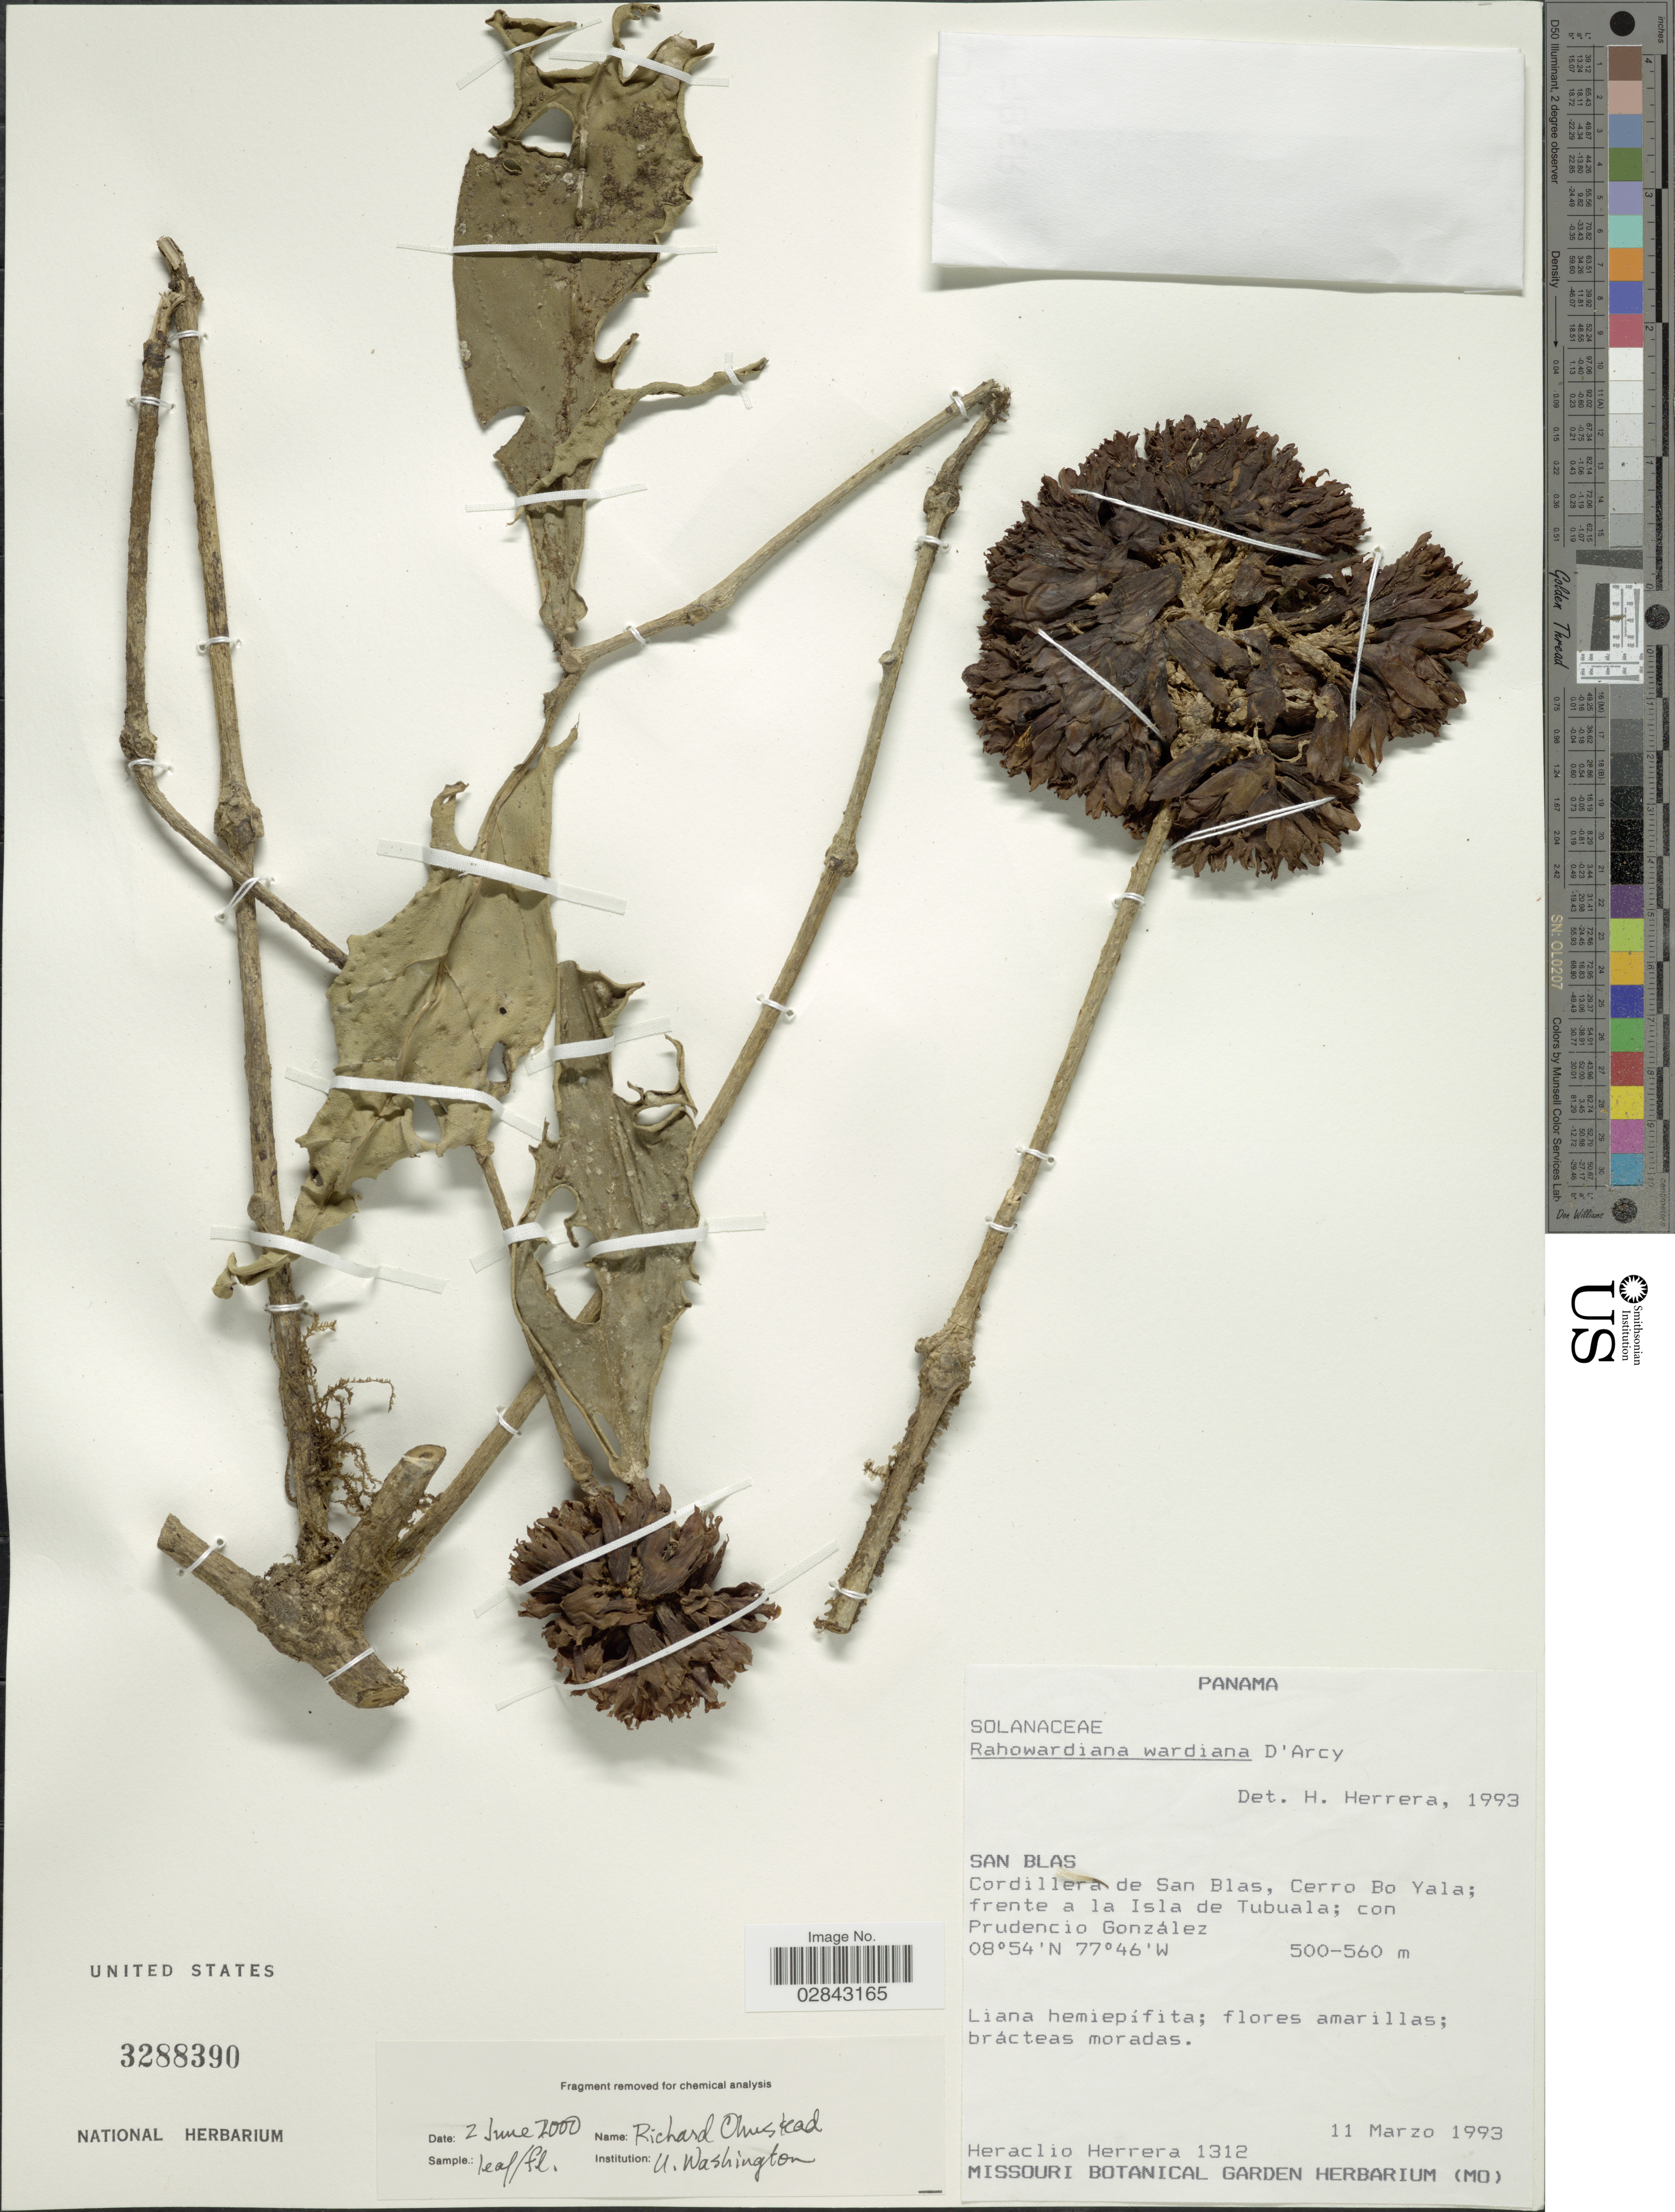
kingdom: Plantae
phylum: Tracheophyta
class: Magnoliopsida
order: Solanales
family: Solanaceae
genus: Rahowardiana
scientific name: Rahowardiana wardiana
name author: D'Arcy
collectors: H. Herrera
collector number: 1312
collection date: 1993-03-11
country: Panama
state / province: Kuna Yala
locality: Cordillera de San Blas, Cerro Bo Yala; frente a la Isla de Tubuala; con Prudencio González.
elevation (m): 500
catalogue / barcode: US 3288390